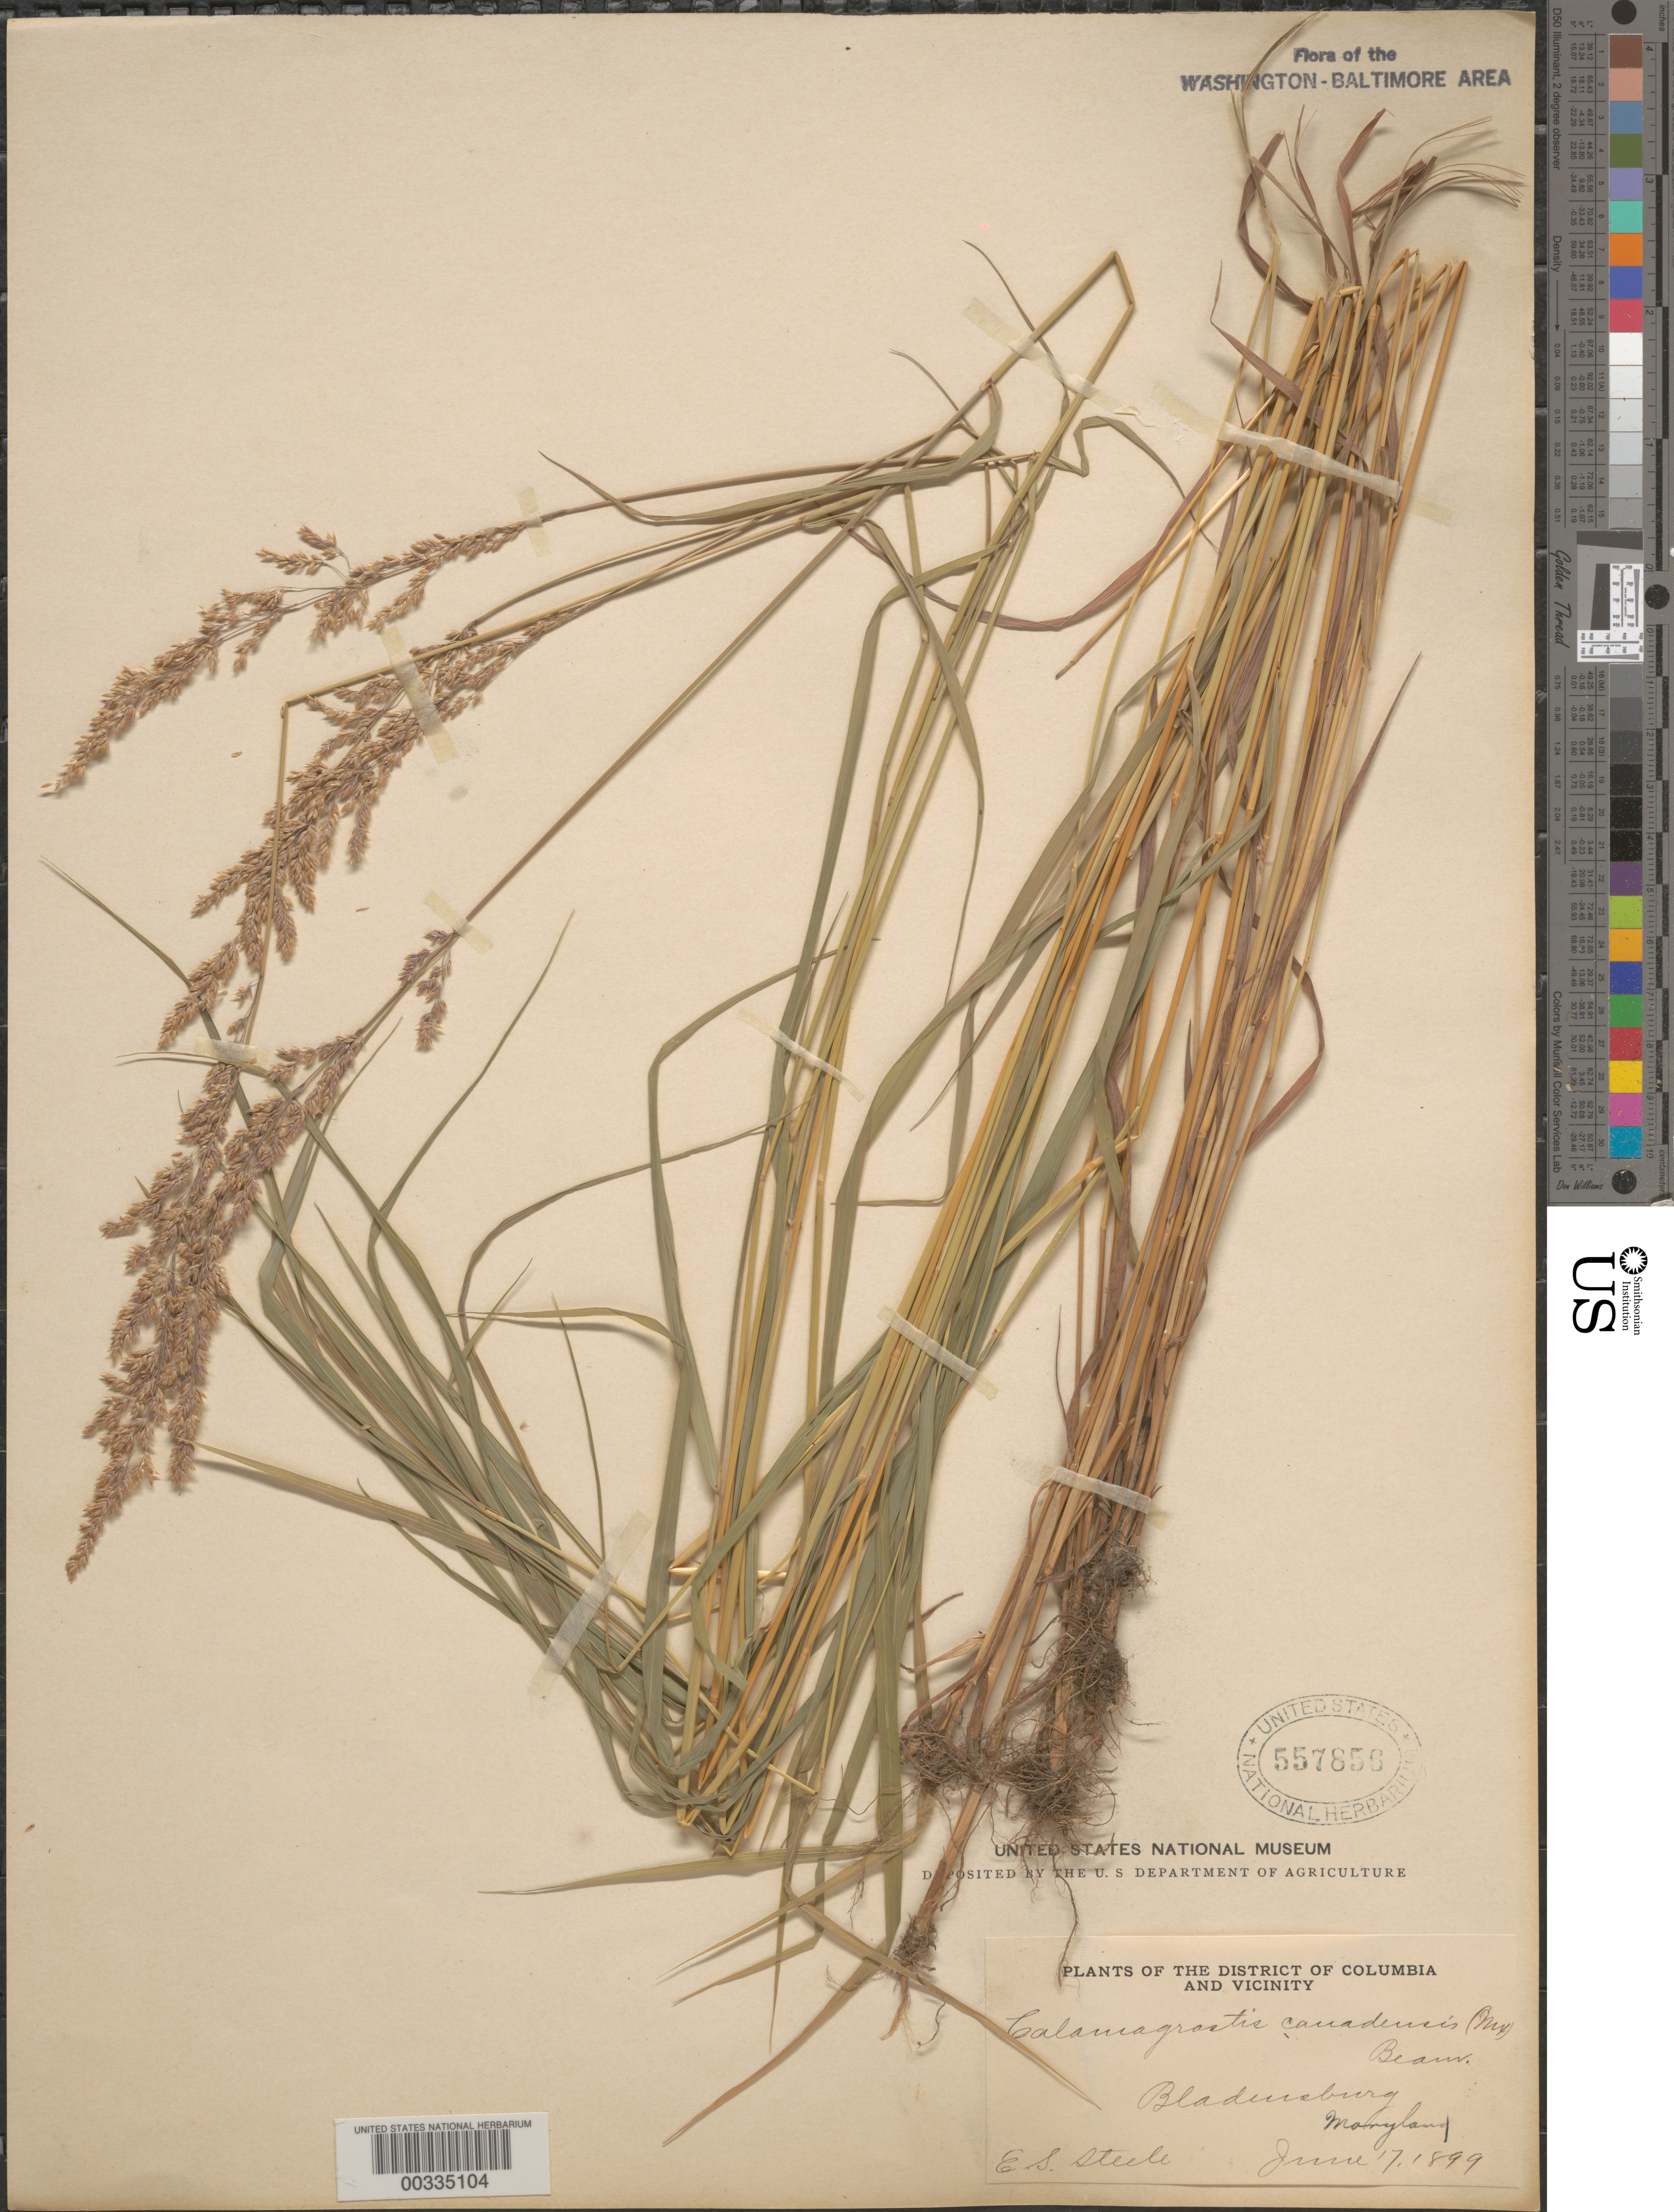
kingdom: Plantae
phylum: Tracheophyta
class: Liliopsida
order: Poales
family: Poaceae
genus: Calamagrostis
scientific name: Calamagrostis canadensis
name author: (Michx.) P. Beauv.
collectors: E. Steele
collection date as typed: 17 Jun 1899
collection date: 1899-06-17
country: United States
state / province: Maryland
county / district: Prince George's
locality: Bladensburg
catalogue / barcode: US 557856